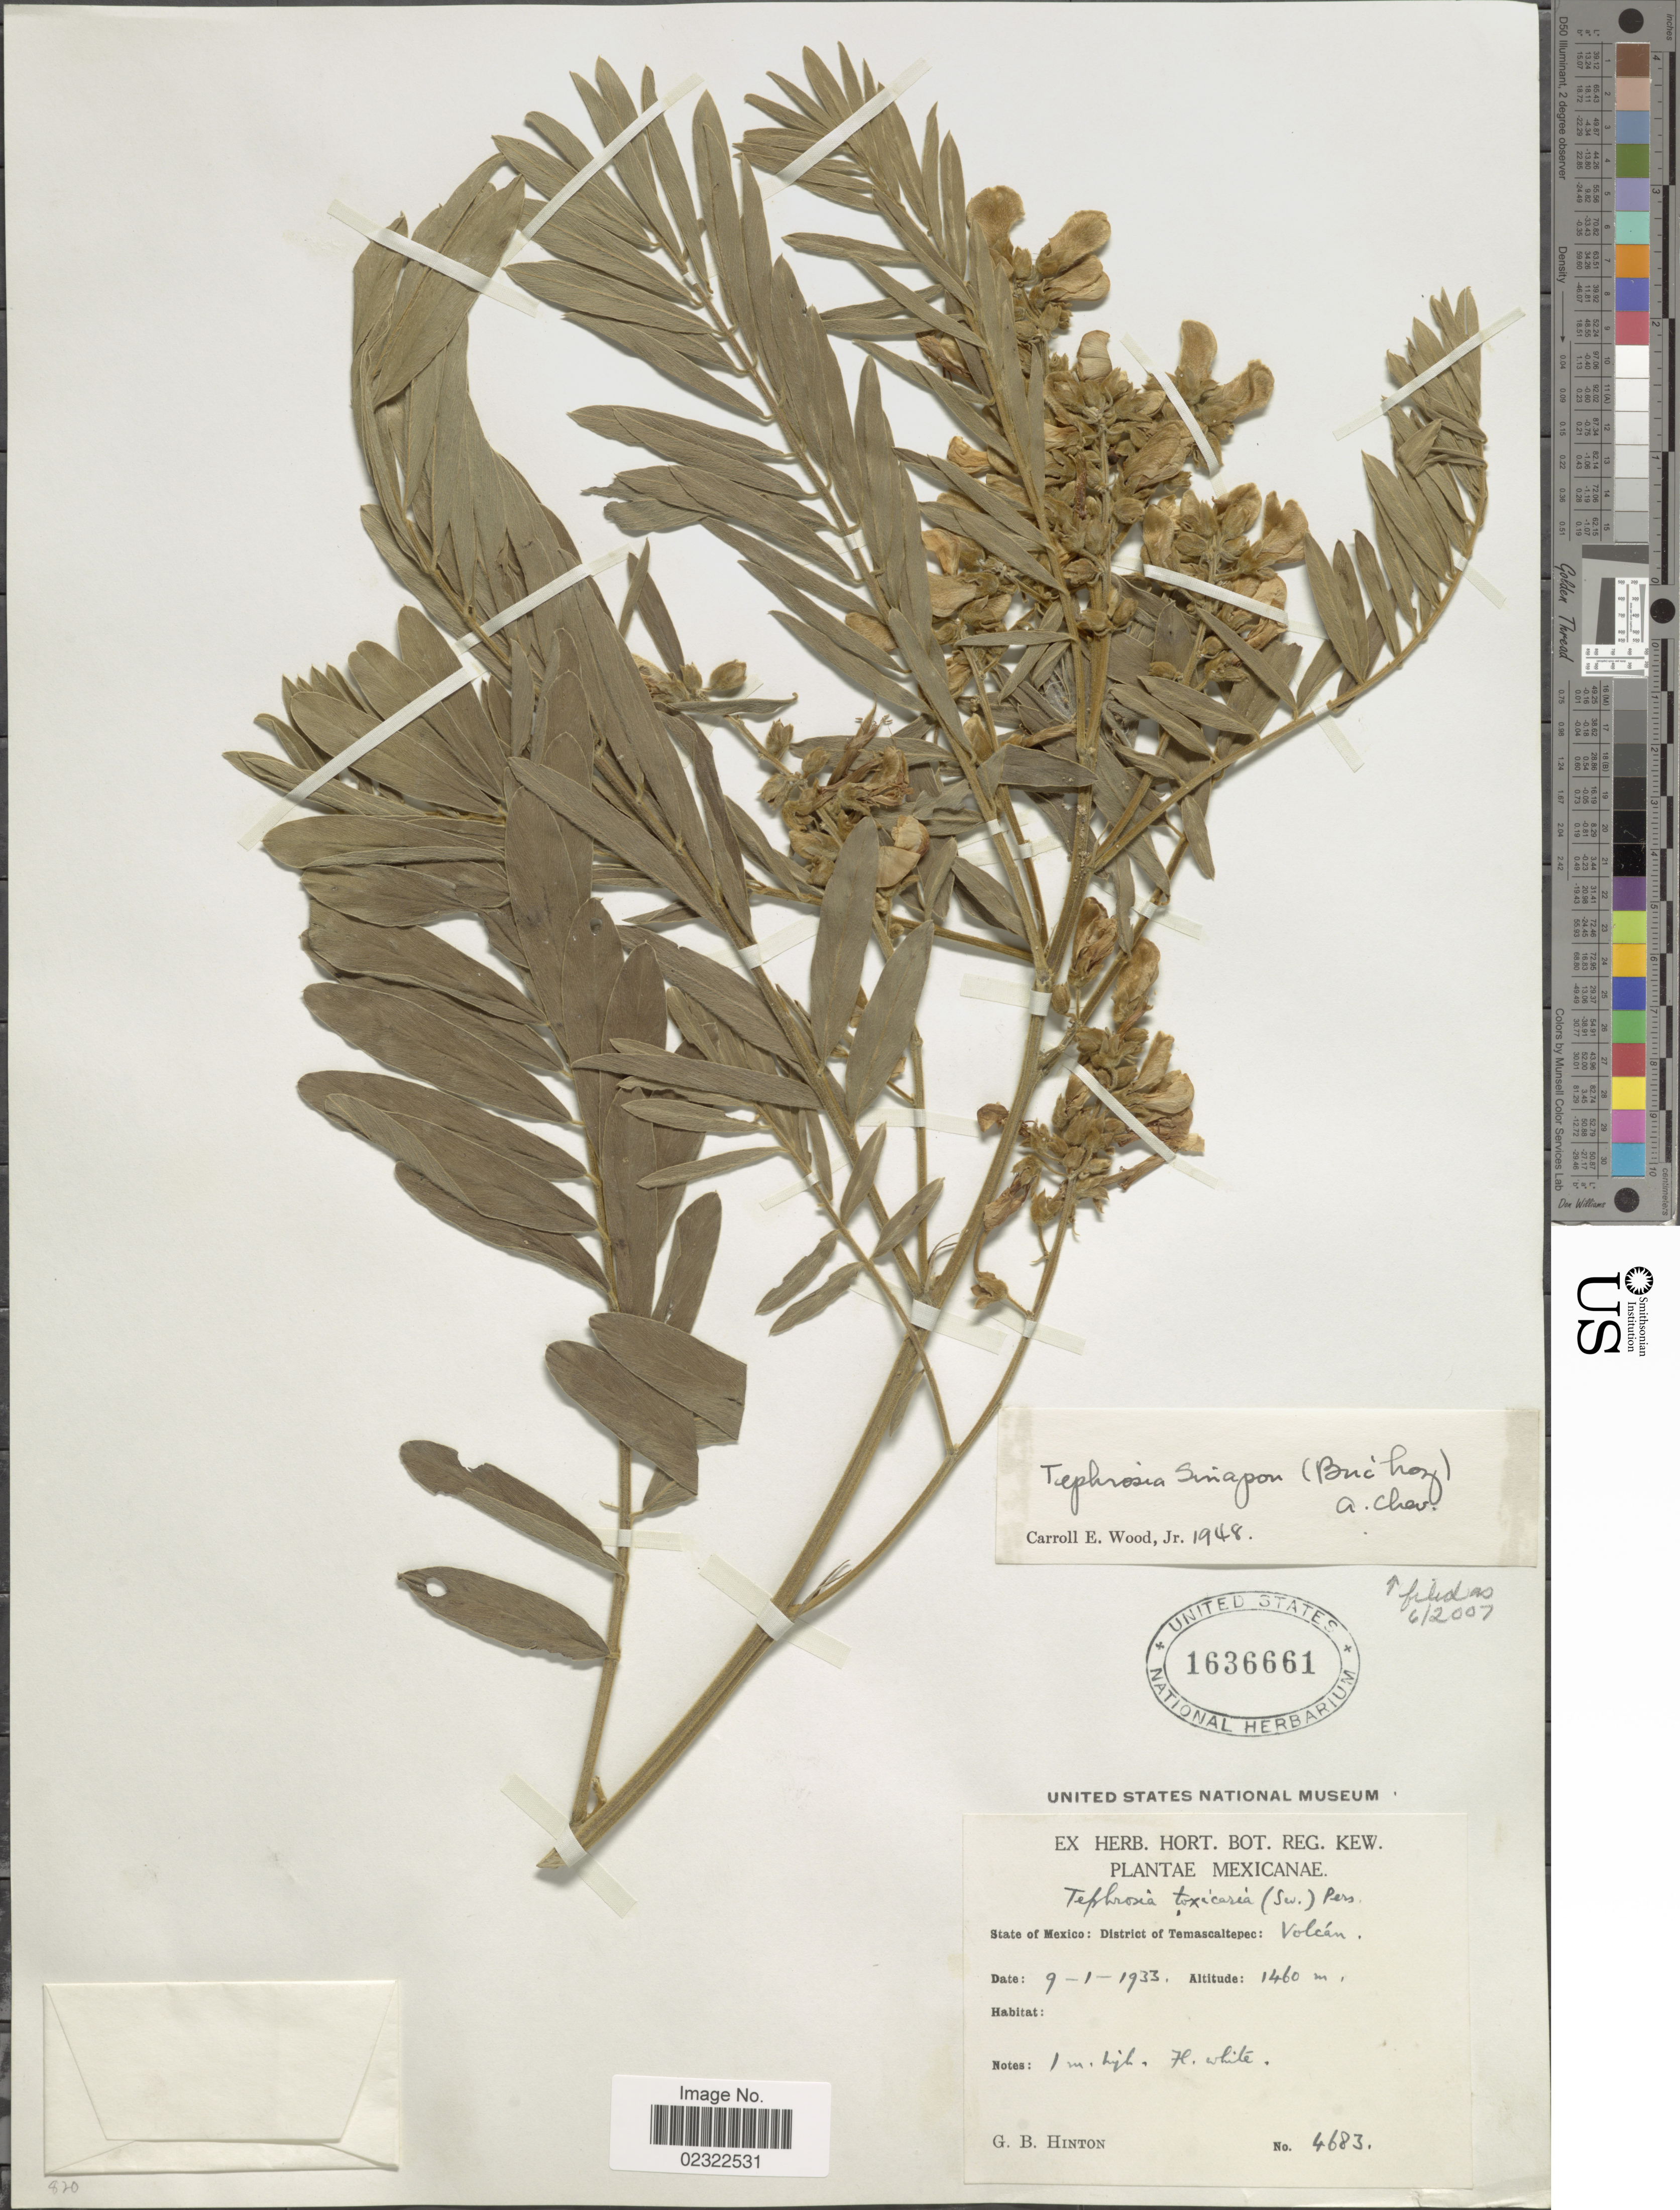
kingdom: Plantae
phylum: Tracheophyta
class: Magnoliopsida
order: Fabales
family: Fabaceae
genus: Tephrosia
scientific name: Tephrosia sinapou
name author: (Buc'hoz) A. Chev.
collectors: G. B. Hinton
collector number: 4683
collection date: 1933-01-09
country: Mexico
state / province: México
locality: State of Mexico, District of Temascaltepec: Volcan.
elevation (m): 1460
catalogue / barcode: US 1636661